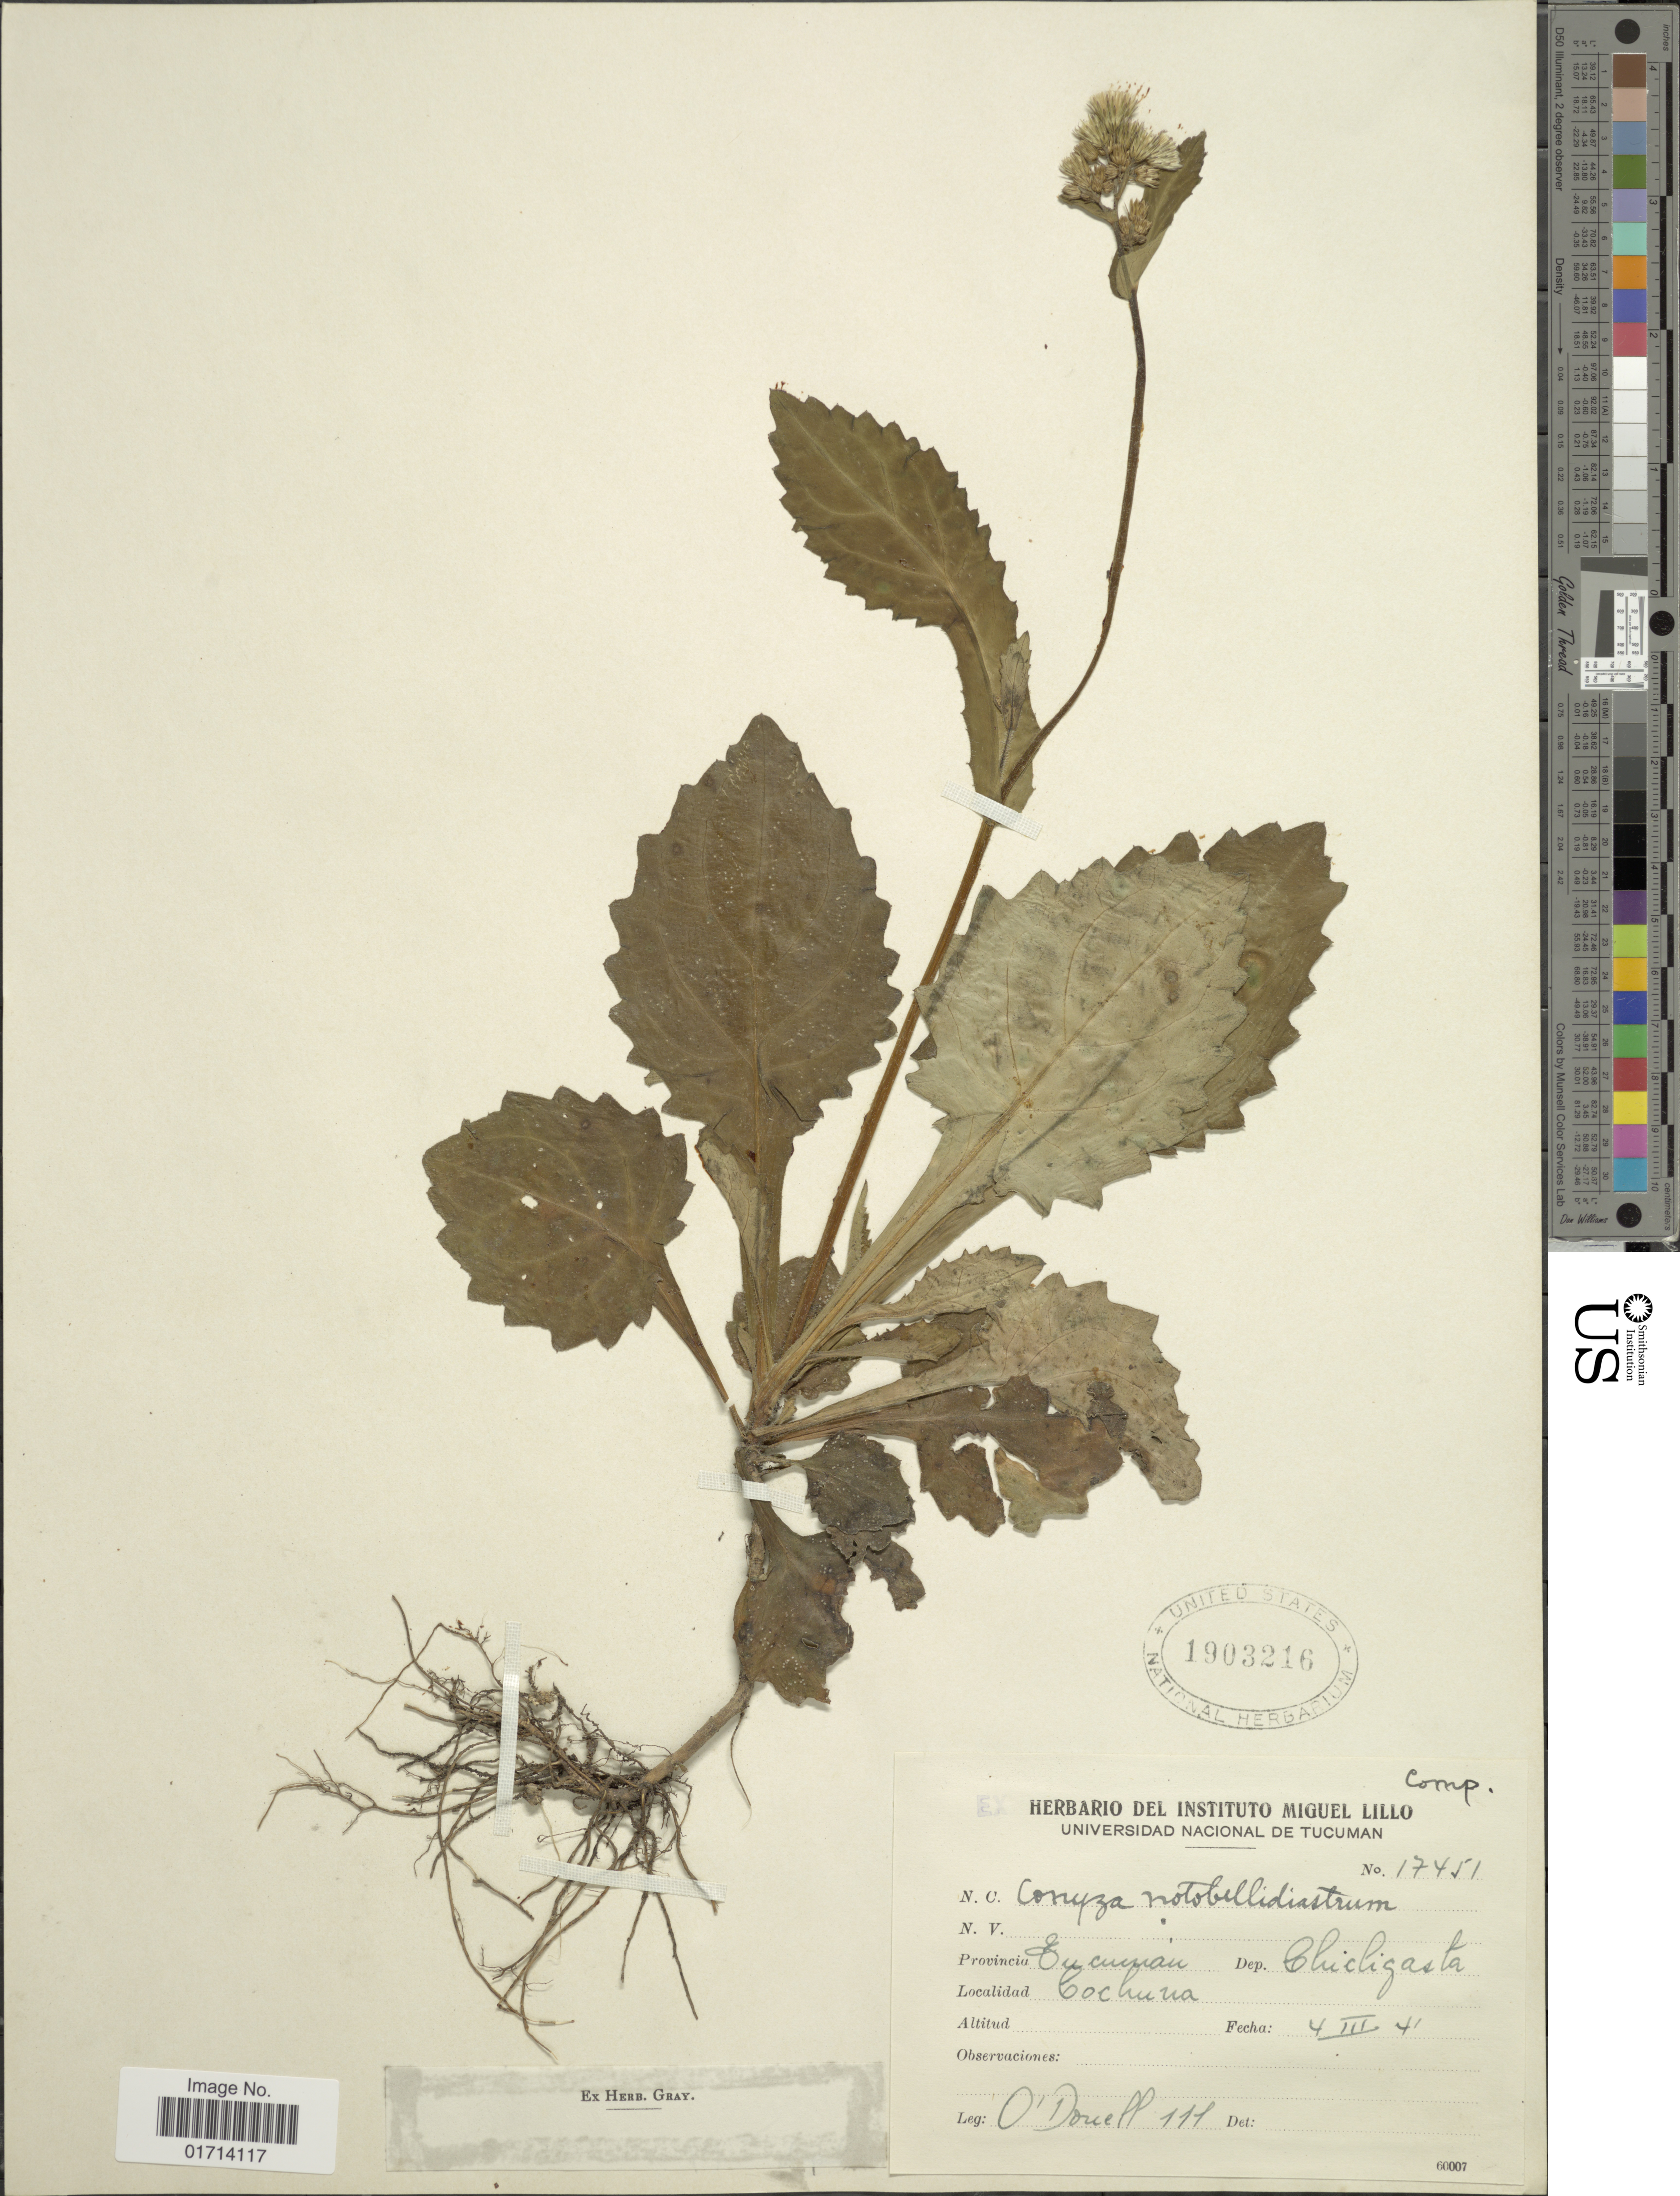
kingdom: Plantae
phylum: Tracheophyta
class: Magnoliopsida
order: Asterales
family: Asteraceae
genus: Podocoma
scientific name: Podocoma notobellidiastrum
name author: (Griseb.) G.L. Nesom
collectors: -- O'Donell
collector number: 111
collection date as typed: Transcribed d/m/y: 4/3/41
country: Argentina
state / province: Tucuman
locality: Dep. Chichicasta, Cochuna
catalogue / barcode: US 1903216